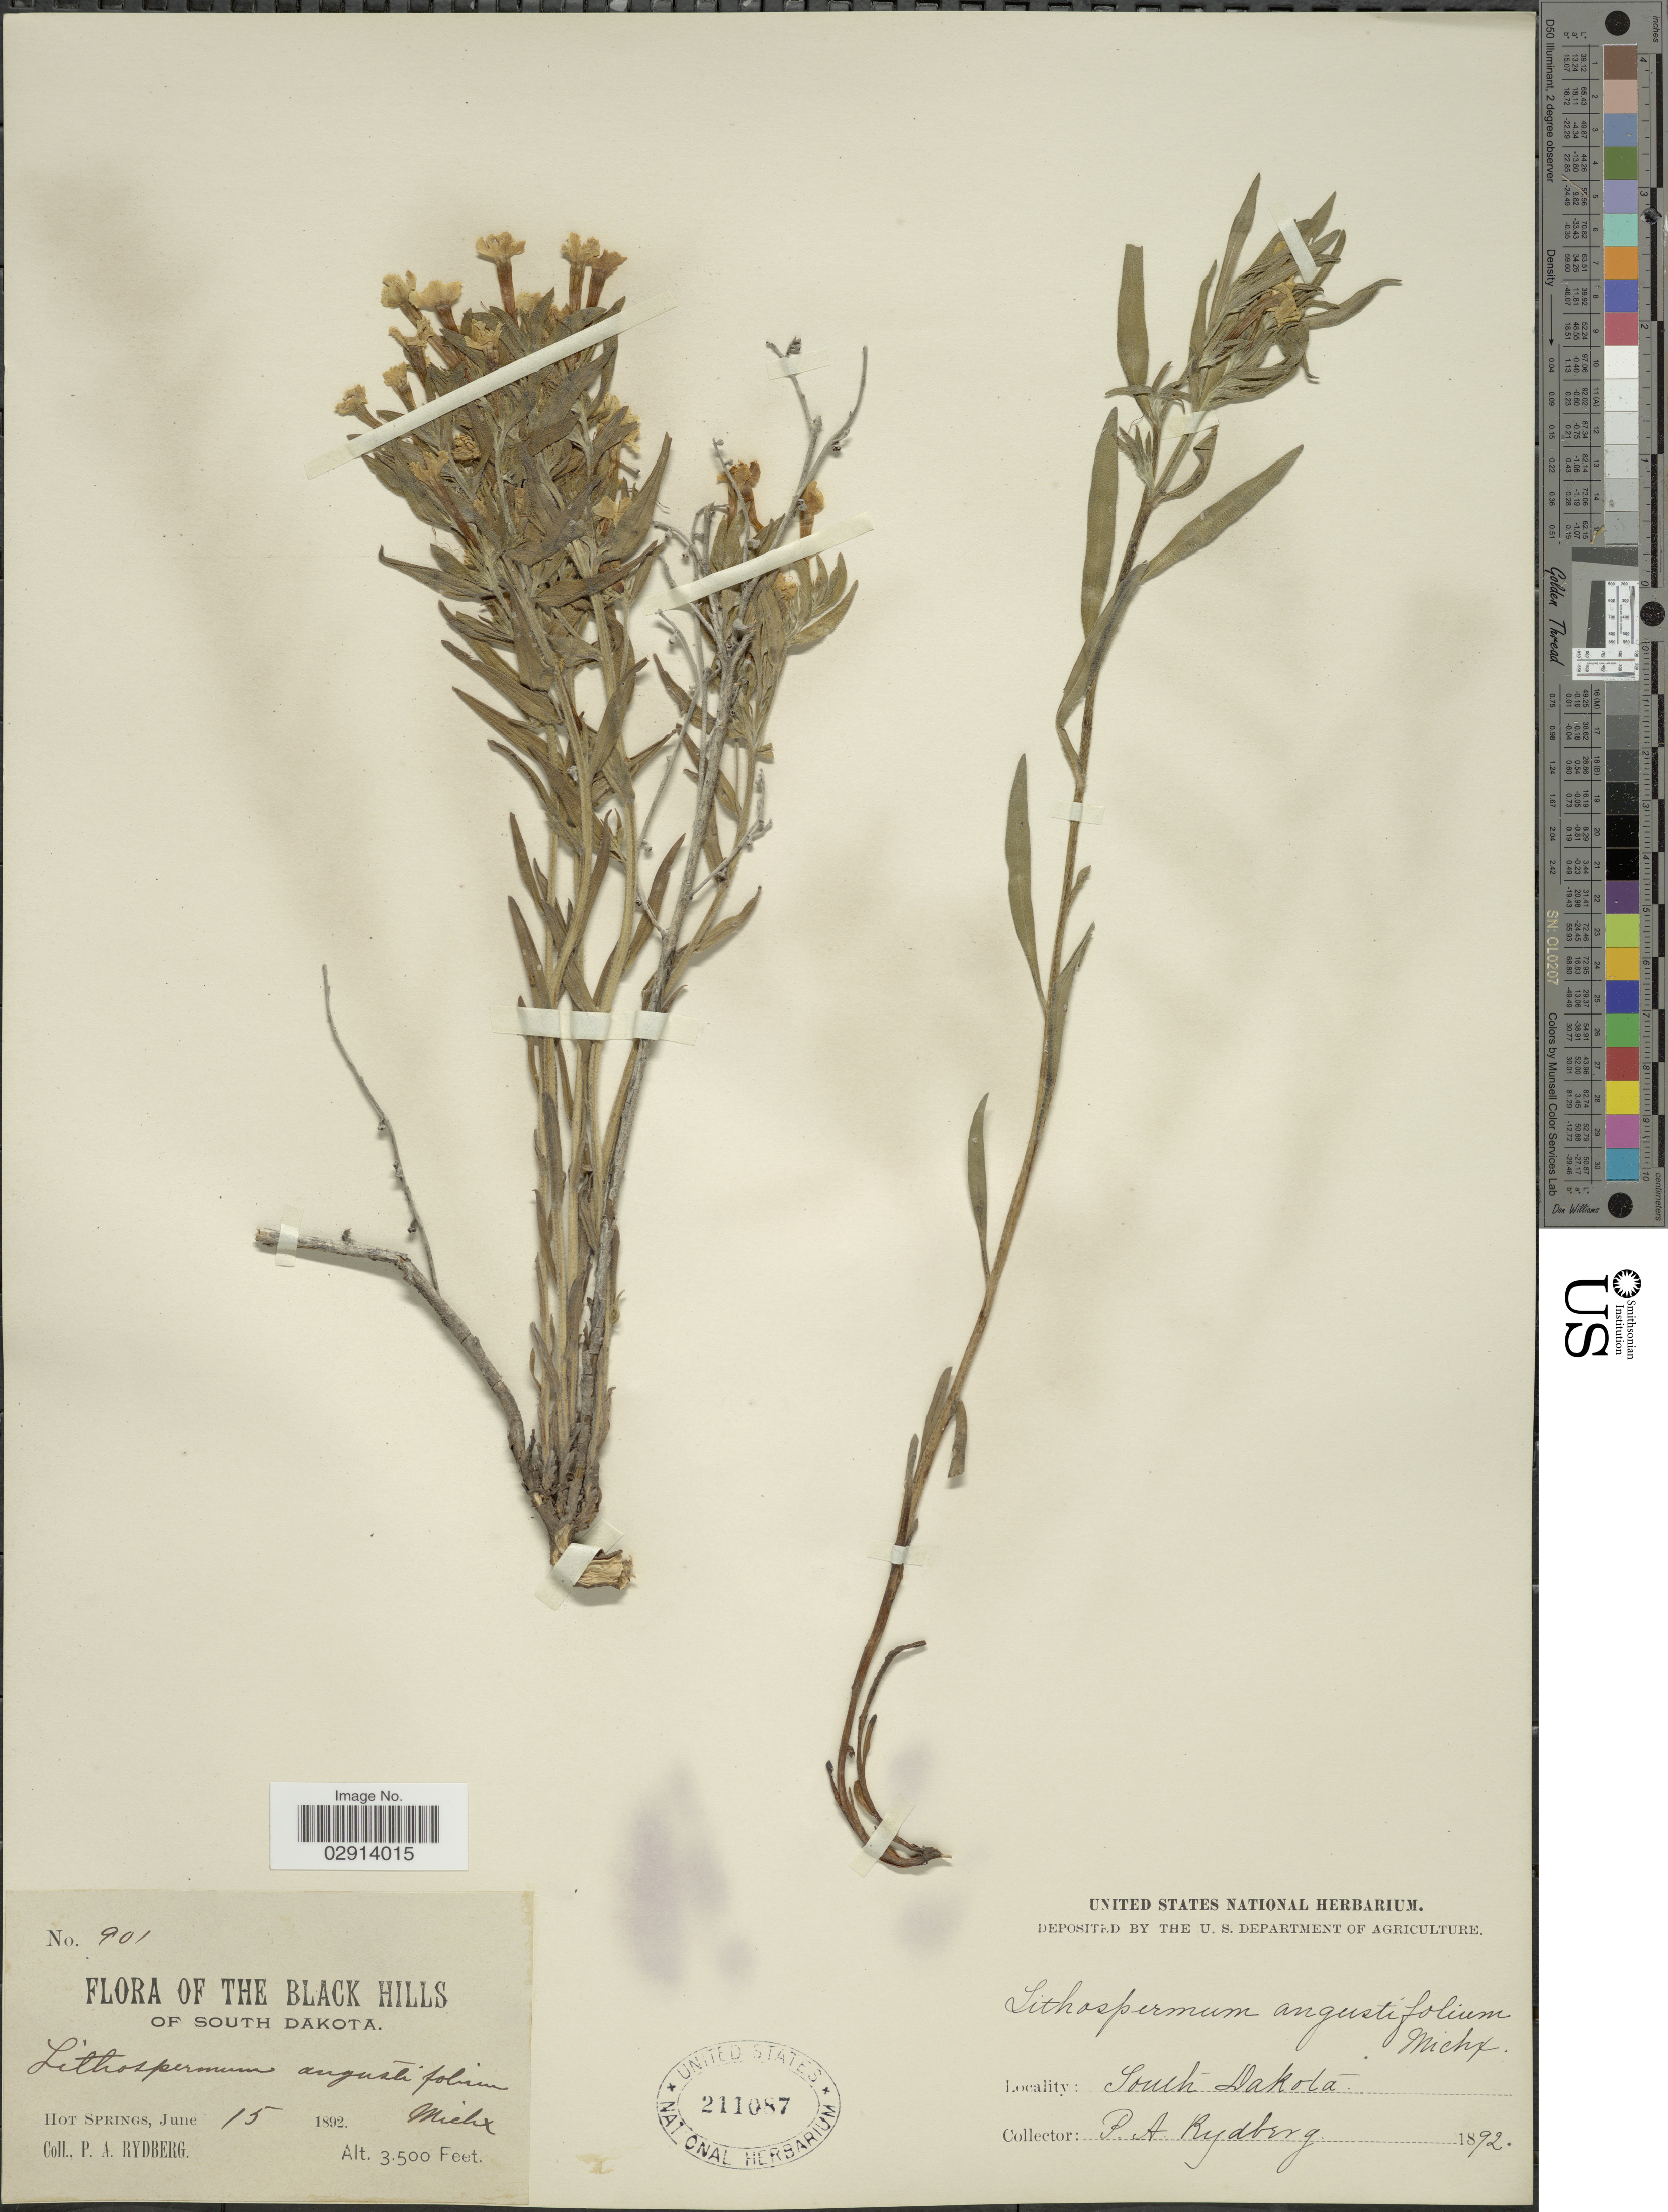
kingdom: Plantae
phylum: Tracheophyta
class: Magnoliopsida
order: Boraginales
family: Boraginaceae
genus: Lithospermum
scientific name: Lithospermum incisum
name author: Lehm.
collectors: P. A. Rydberg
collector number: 901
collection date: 1892-06-15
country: United States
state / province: South Dakota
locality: Black Hills. Hot Springs.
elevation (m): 1067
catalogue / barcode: US 211087